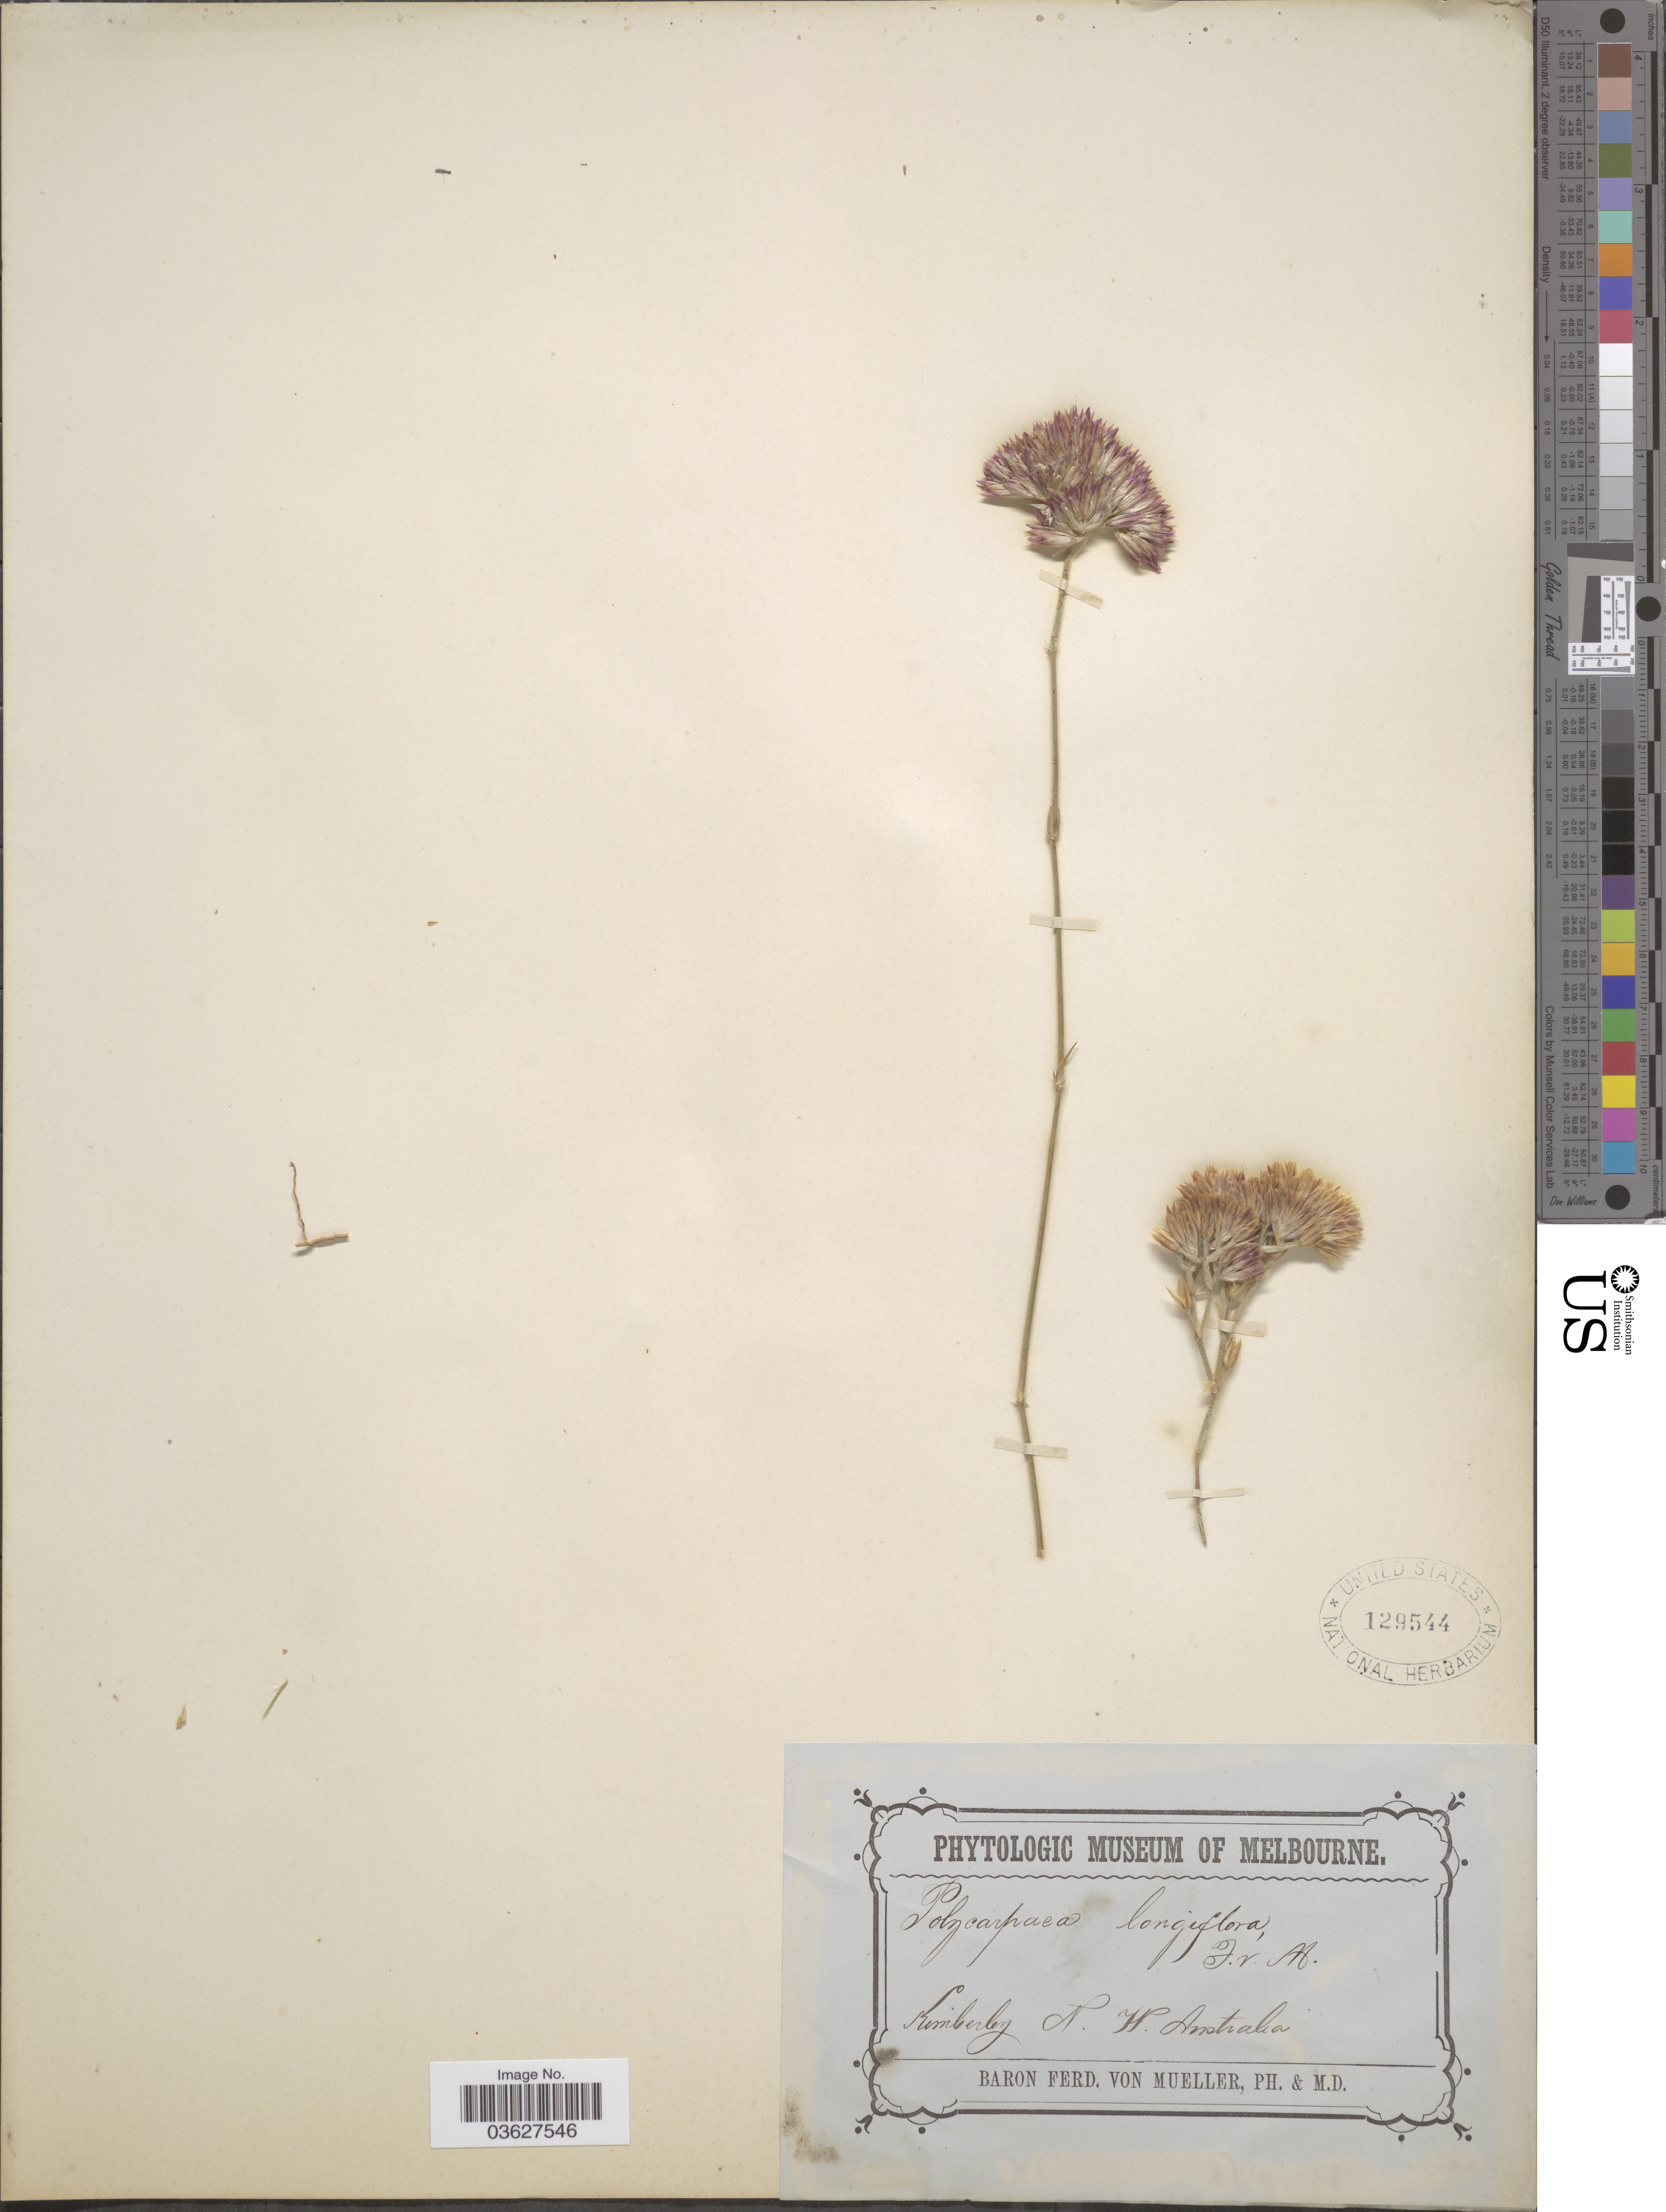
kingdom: Plantae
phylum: Tracheophyta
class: Magnoliopsida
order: Caryophyllales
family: Caryophyllaceae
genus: Polycarpaea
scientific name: Polycarpaea longiflora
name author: F. Muell.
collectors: F. von Mueller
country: Australia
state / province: Western Australia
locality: Kimberley, N.W. Australia.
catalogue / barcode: US 129544